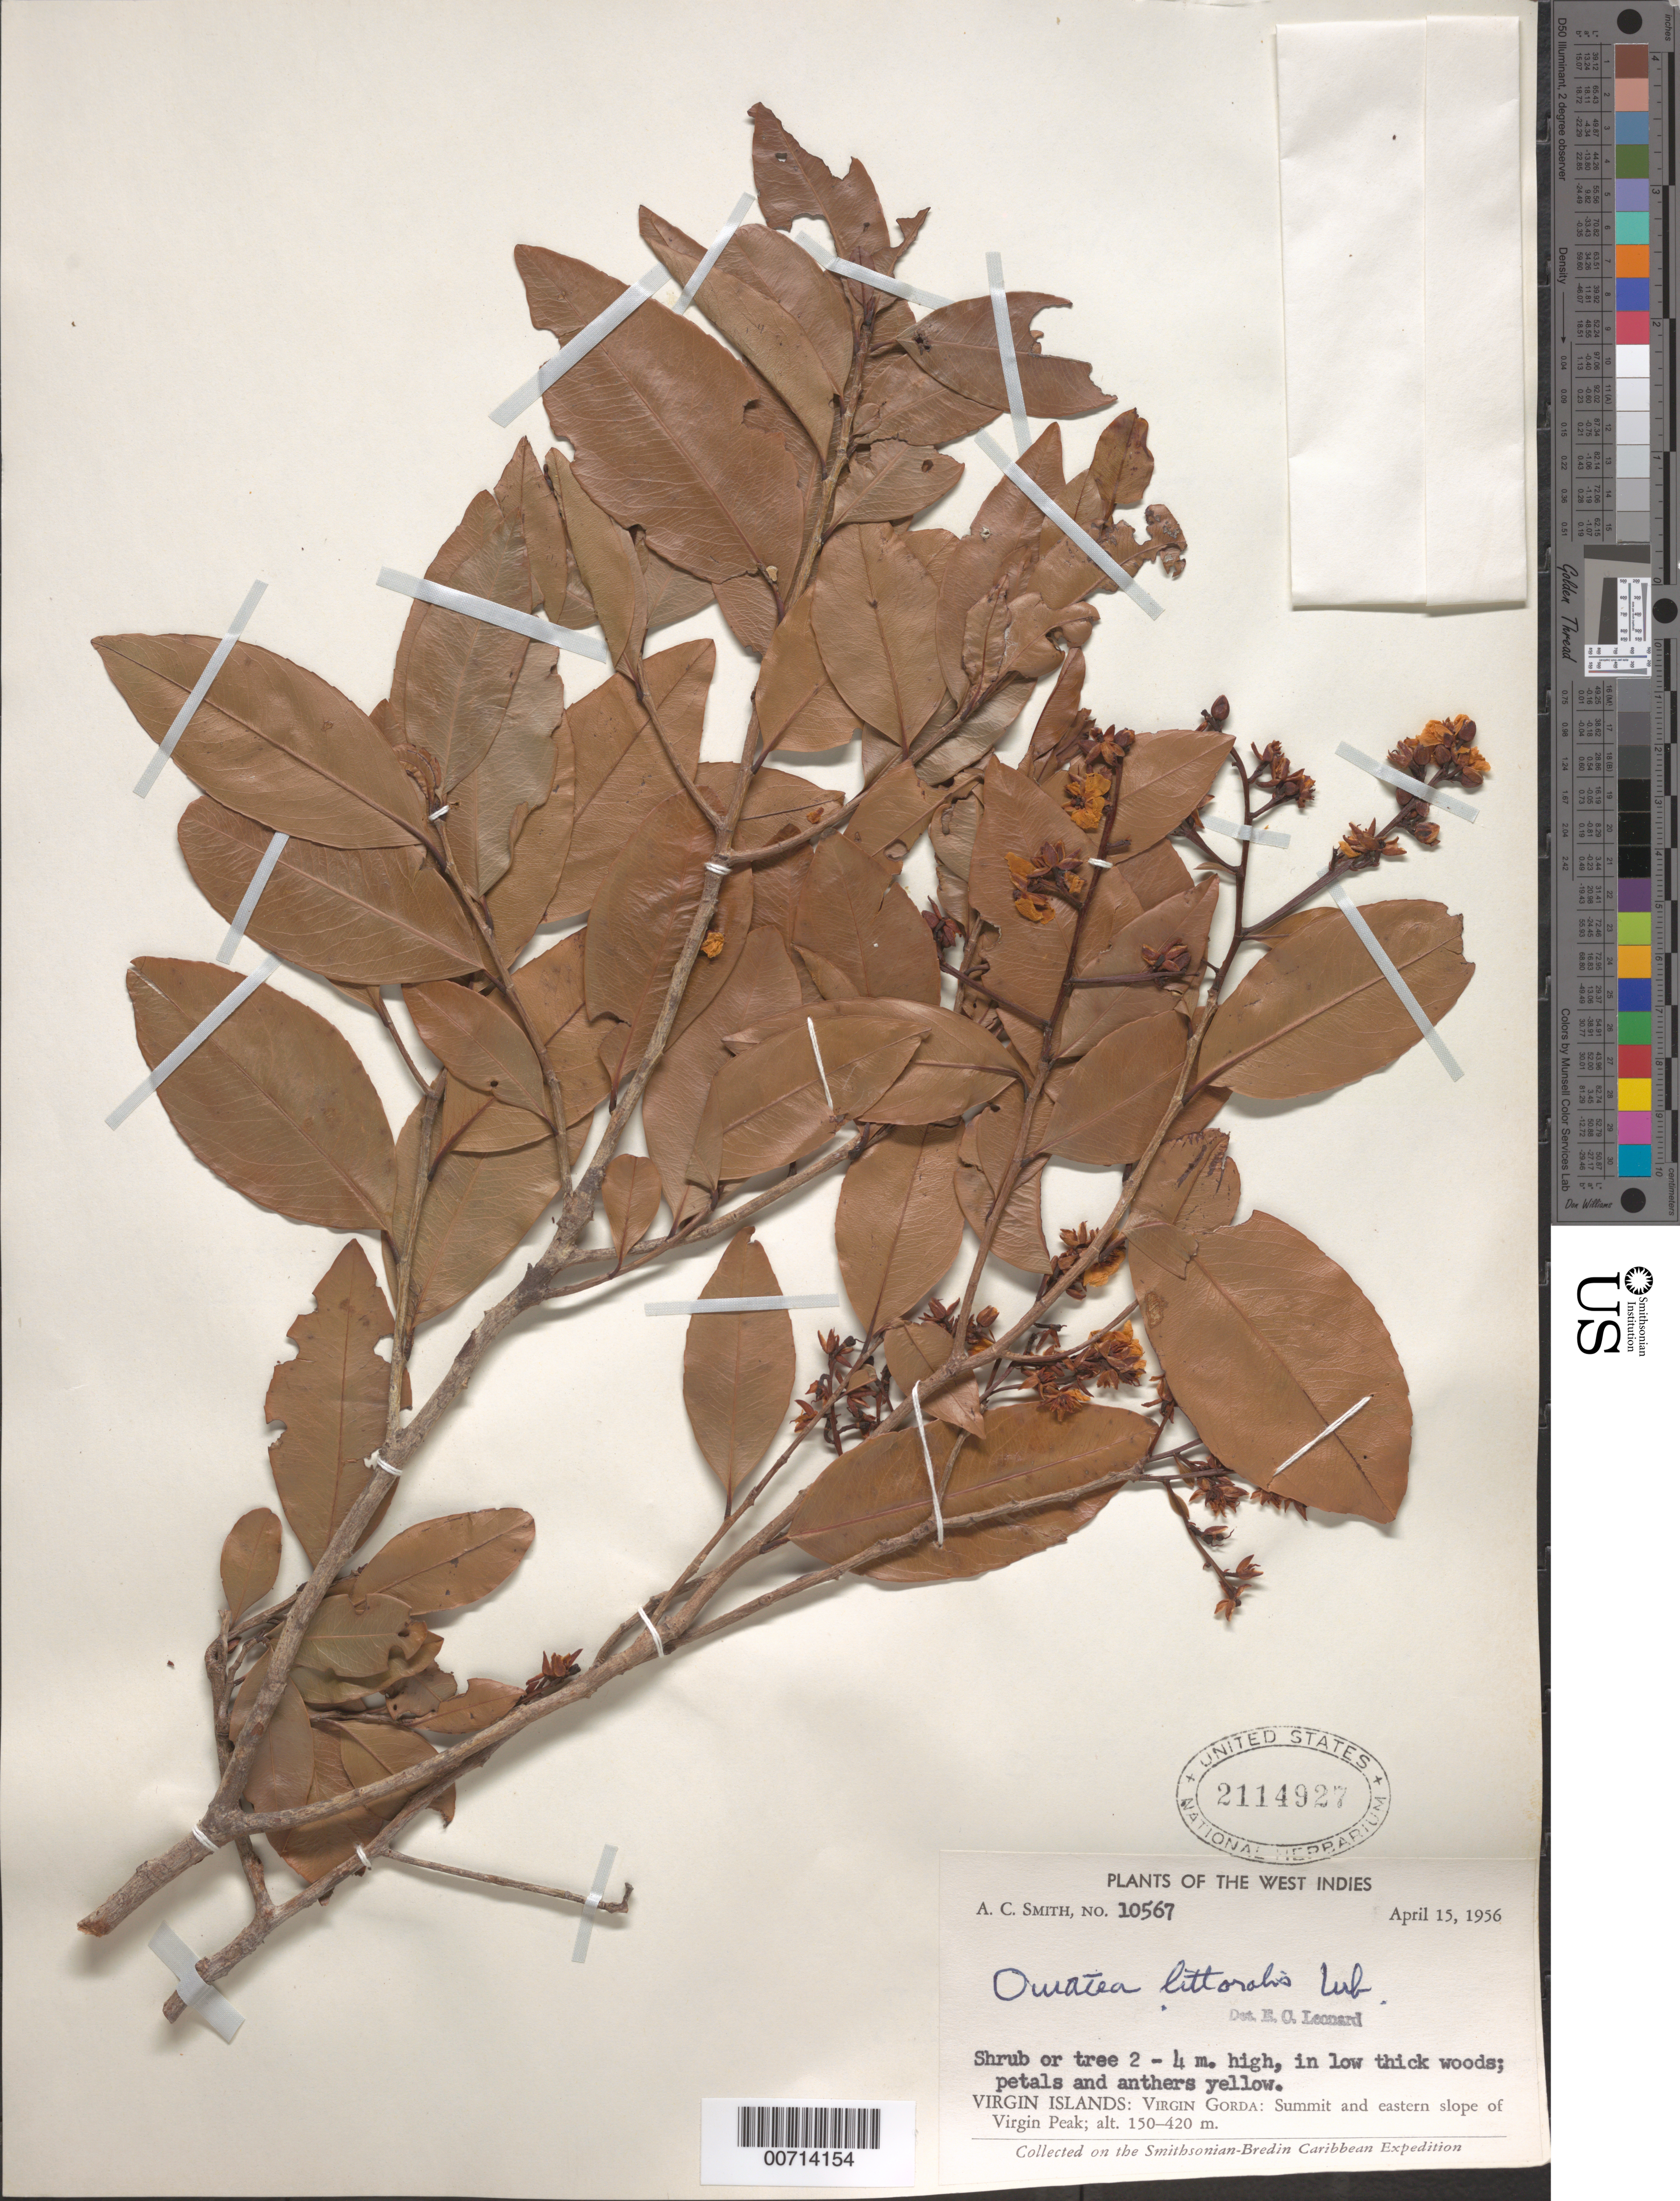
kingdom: Plantae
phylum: Tracheophyta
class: Magnoliopsida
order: Malpighiales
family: Ochnaceae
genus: Ouratea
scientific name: Ouratea littoralis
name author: Urb.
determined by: Leonard, Emery C., (US)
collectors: A. C. Smith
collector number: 10567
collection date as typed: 15 Apr 1956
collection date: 1956-04-15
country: British Virgin Islands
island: Virgin Gorda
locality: Virgin Peak, summit and eastern slope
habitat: Low thick woods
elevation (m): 150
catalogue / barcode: US 2114927